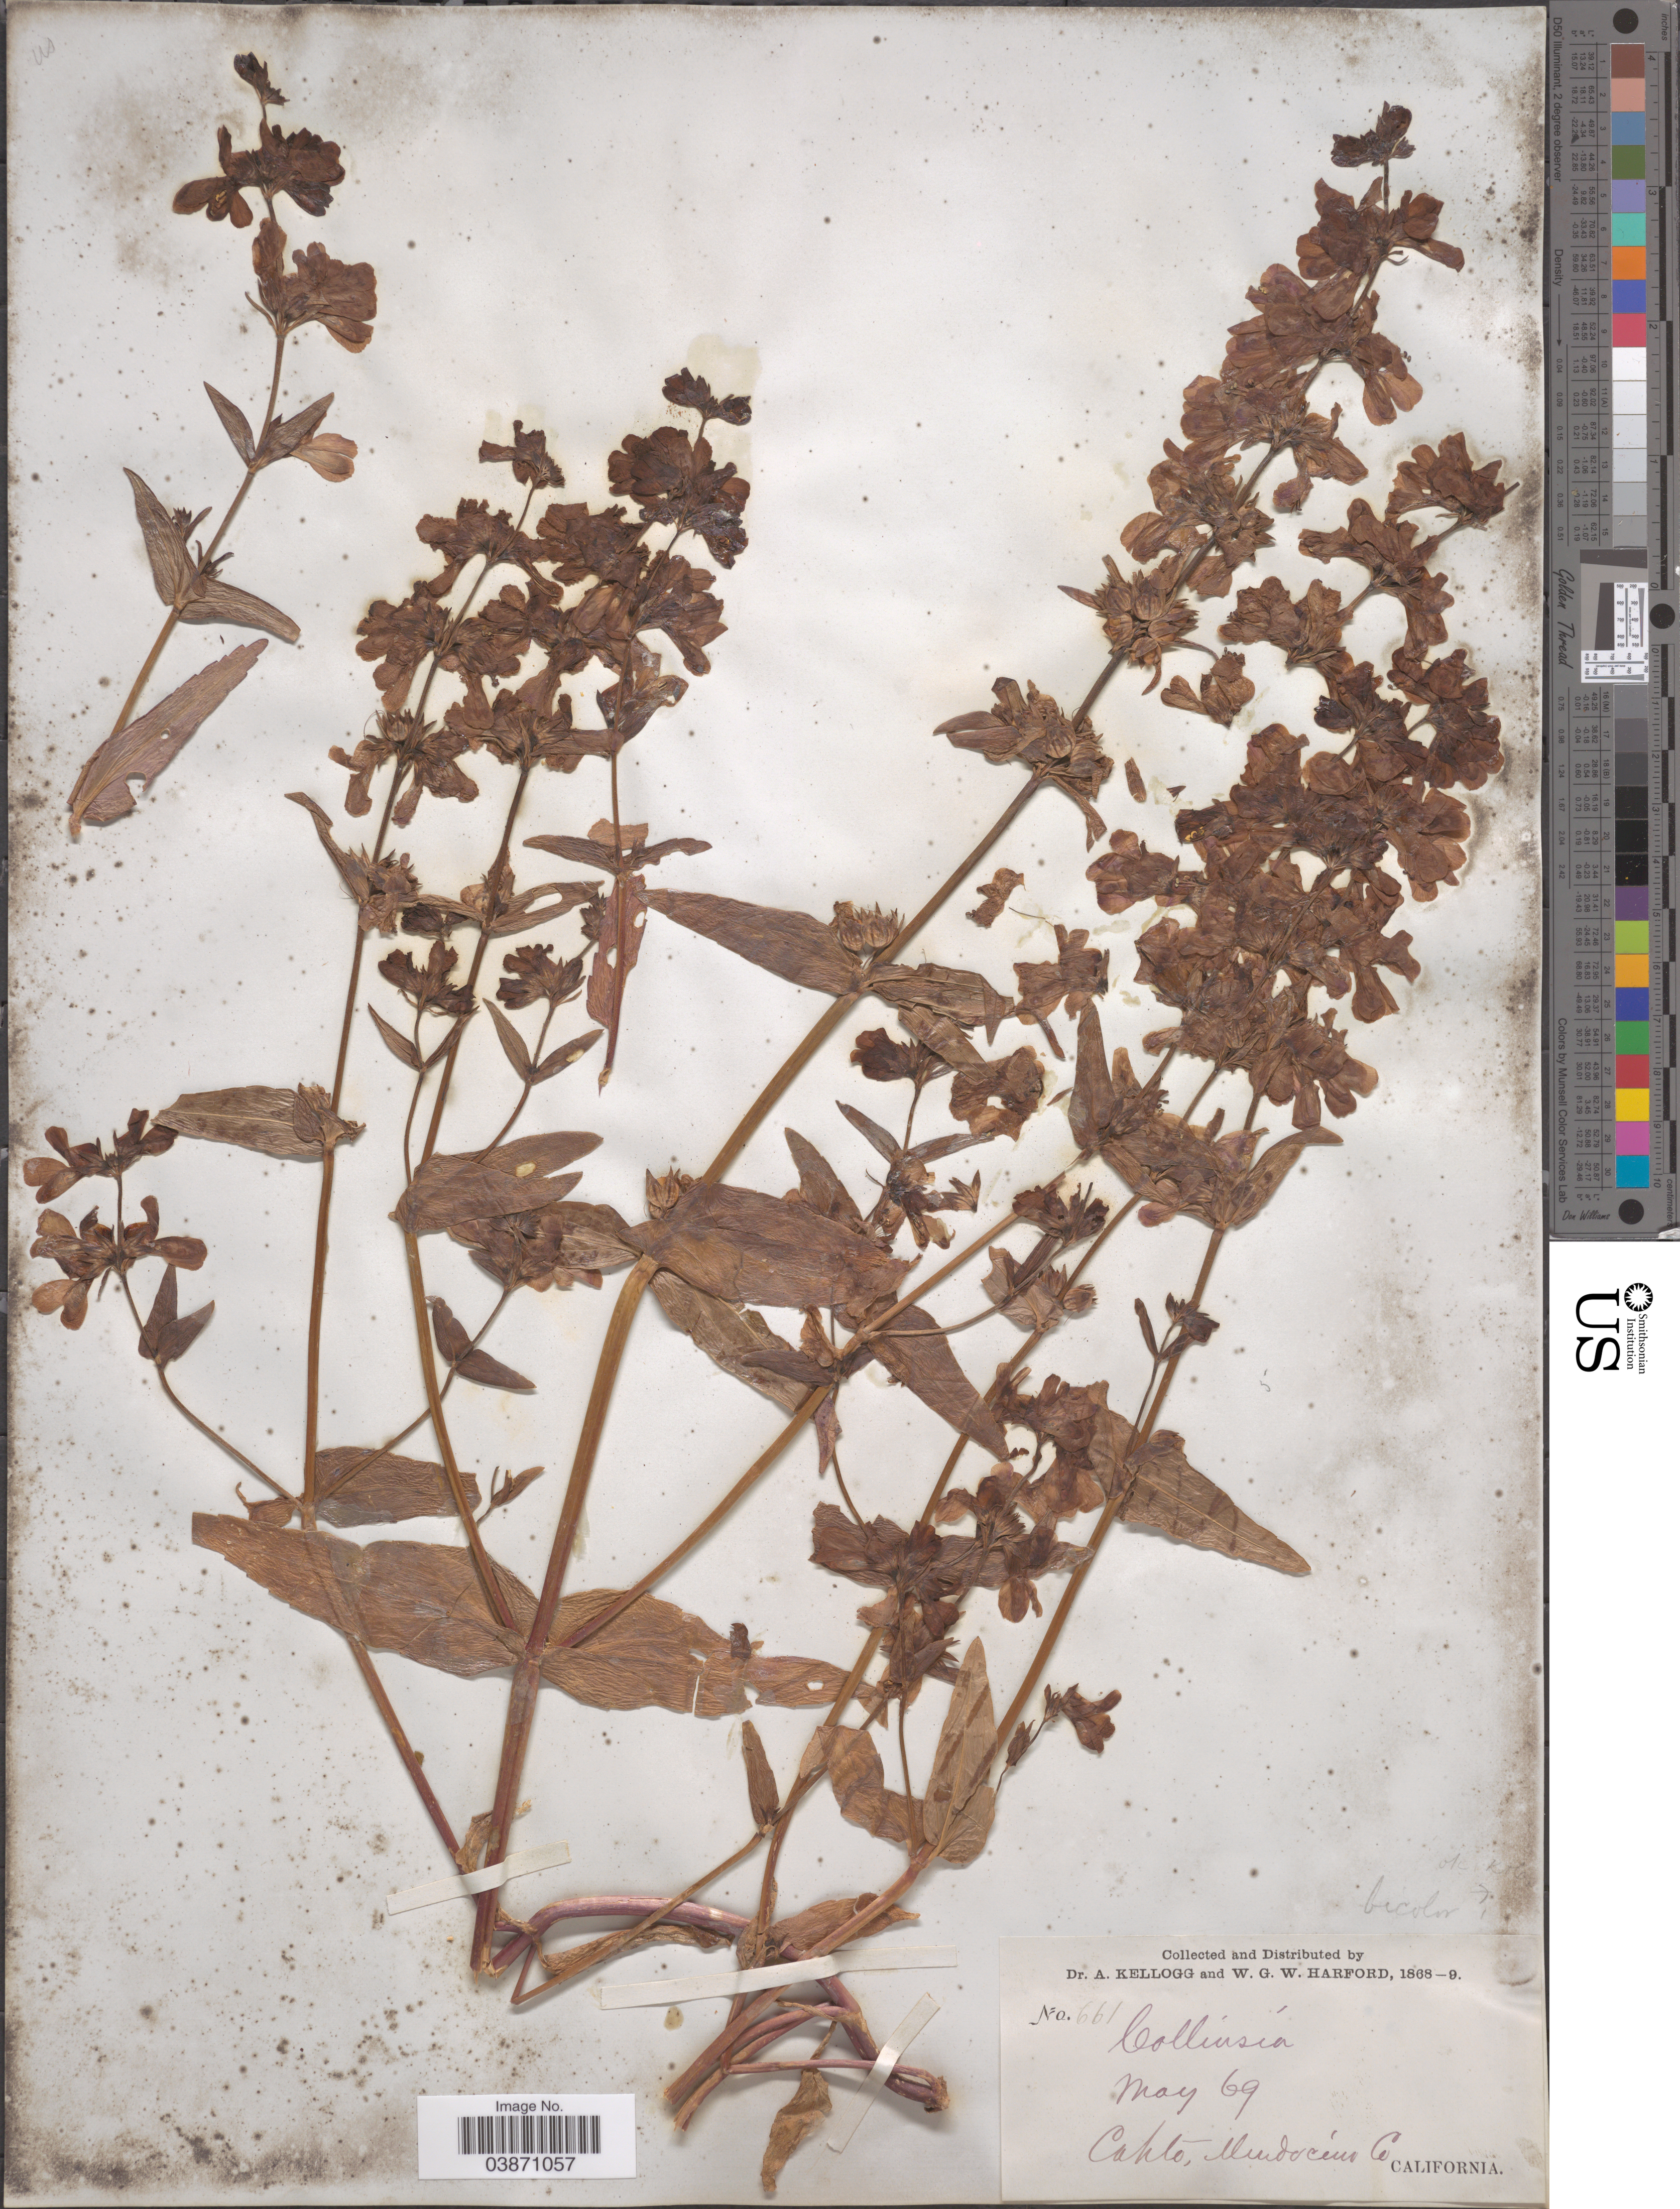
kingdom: Plantae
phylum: Tracheophyta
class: Magnoliopsida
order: Lamiales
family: Plantaginaceae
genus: Collinsia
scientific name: Collinsia bicolor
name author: Raf.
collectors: A. Kellogg & W. G. W. Harford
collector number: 661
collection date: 1869-05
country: United States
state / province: California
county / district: Mendocino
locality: Cahto, Mendocino Co.